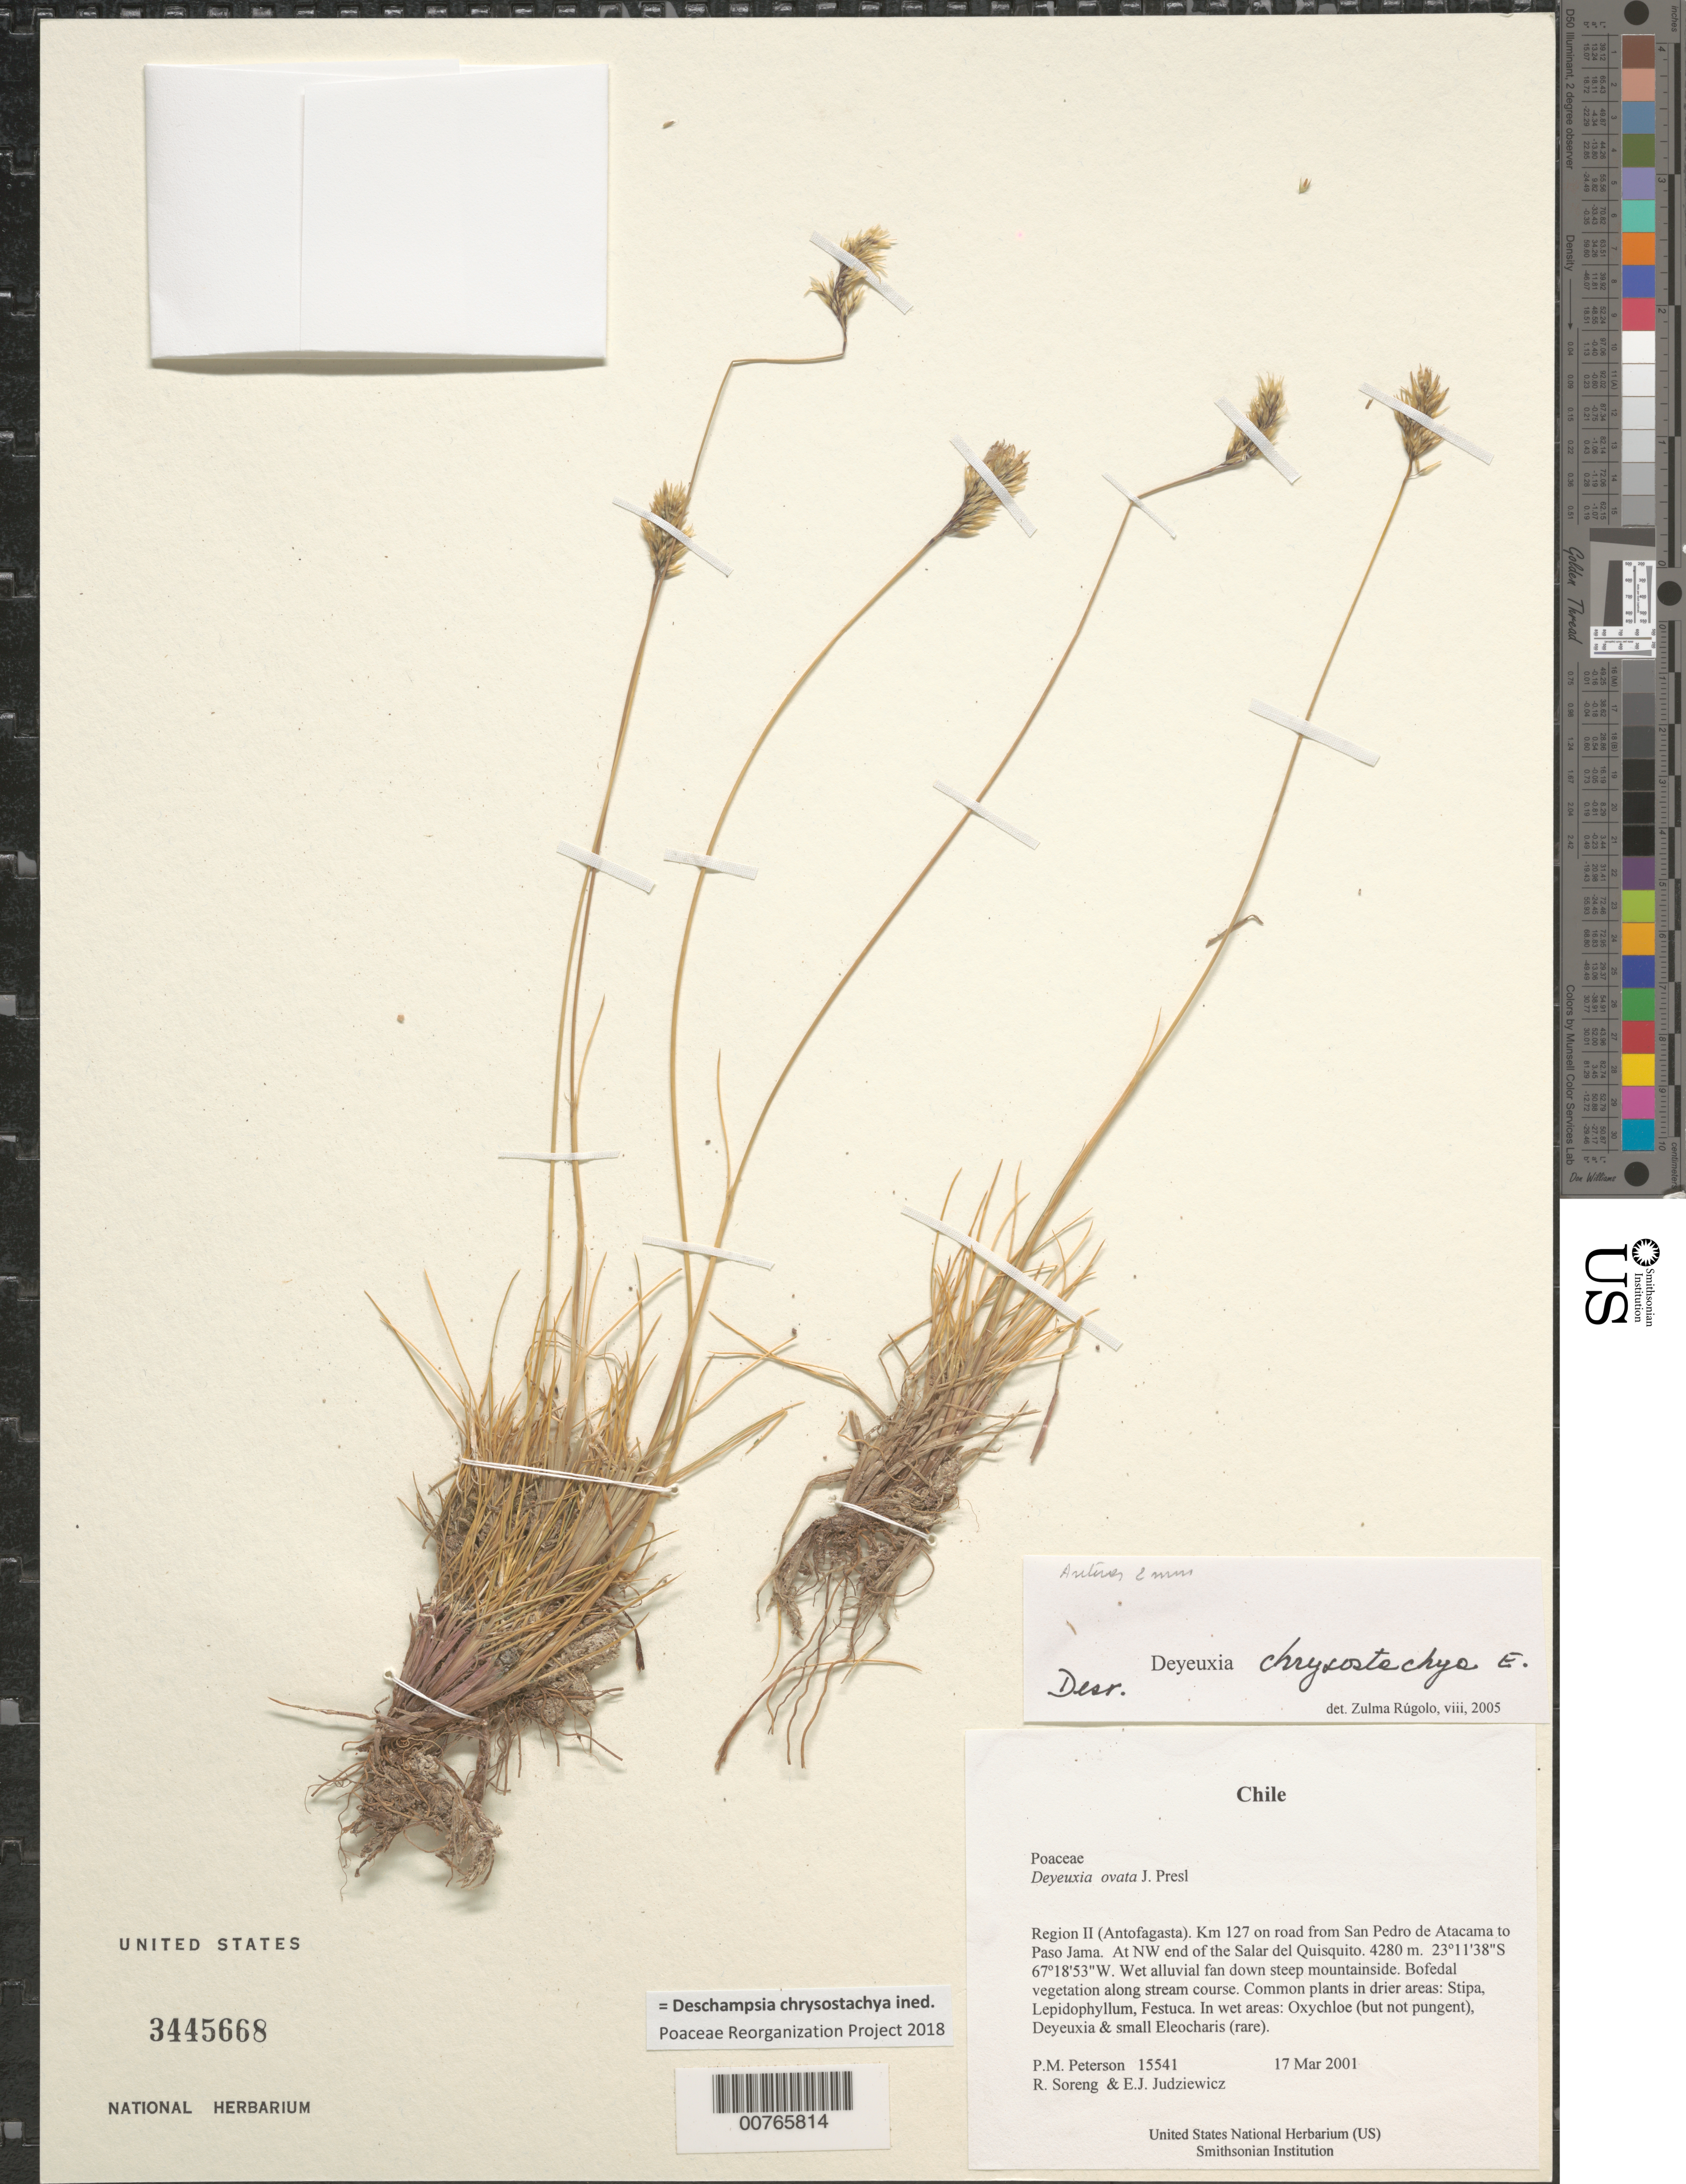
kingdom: Plantae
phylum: Tracheophyta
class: Liliopsida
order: Poales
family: Poaceae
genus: Deschampsia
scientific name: Deschampsia chrysostachya ined.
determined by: Poaceae Reorganization Project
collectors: P. M. Peterson, R. J. Soreng & E. J. Judziewicz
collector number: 15541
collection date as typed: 17 Mar 2001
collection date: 2001-03-17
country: Chile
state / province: Antofagasta (II)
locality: Km 127 on road from San Pedro de Atacama to Paso Jama. At NW end of the Salar del Quisquito.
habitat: Wet alluvial fan down steep mountainside.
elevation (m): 4280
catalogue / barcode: US 3445668